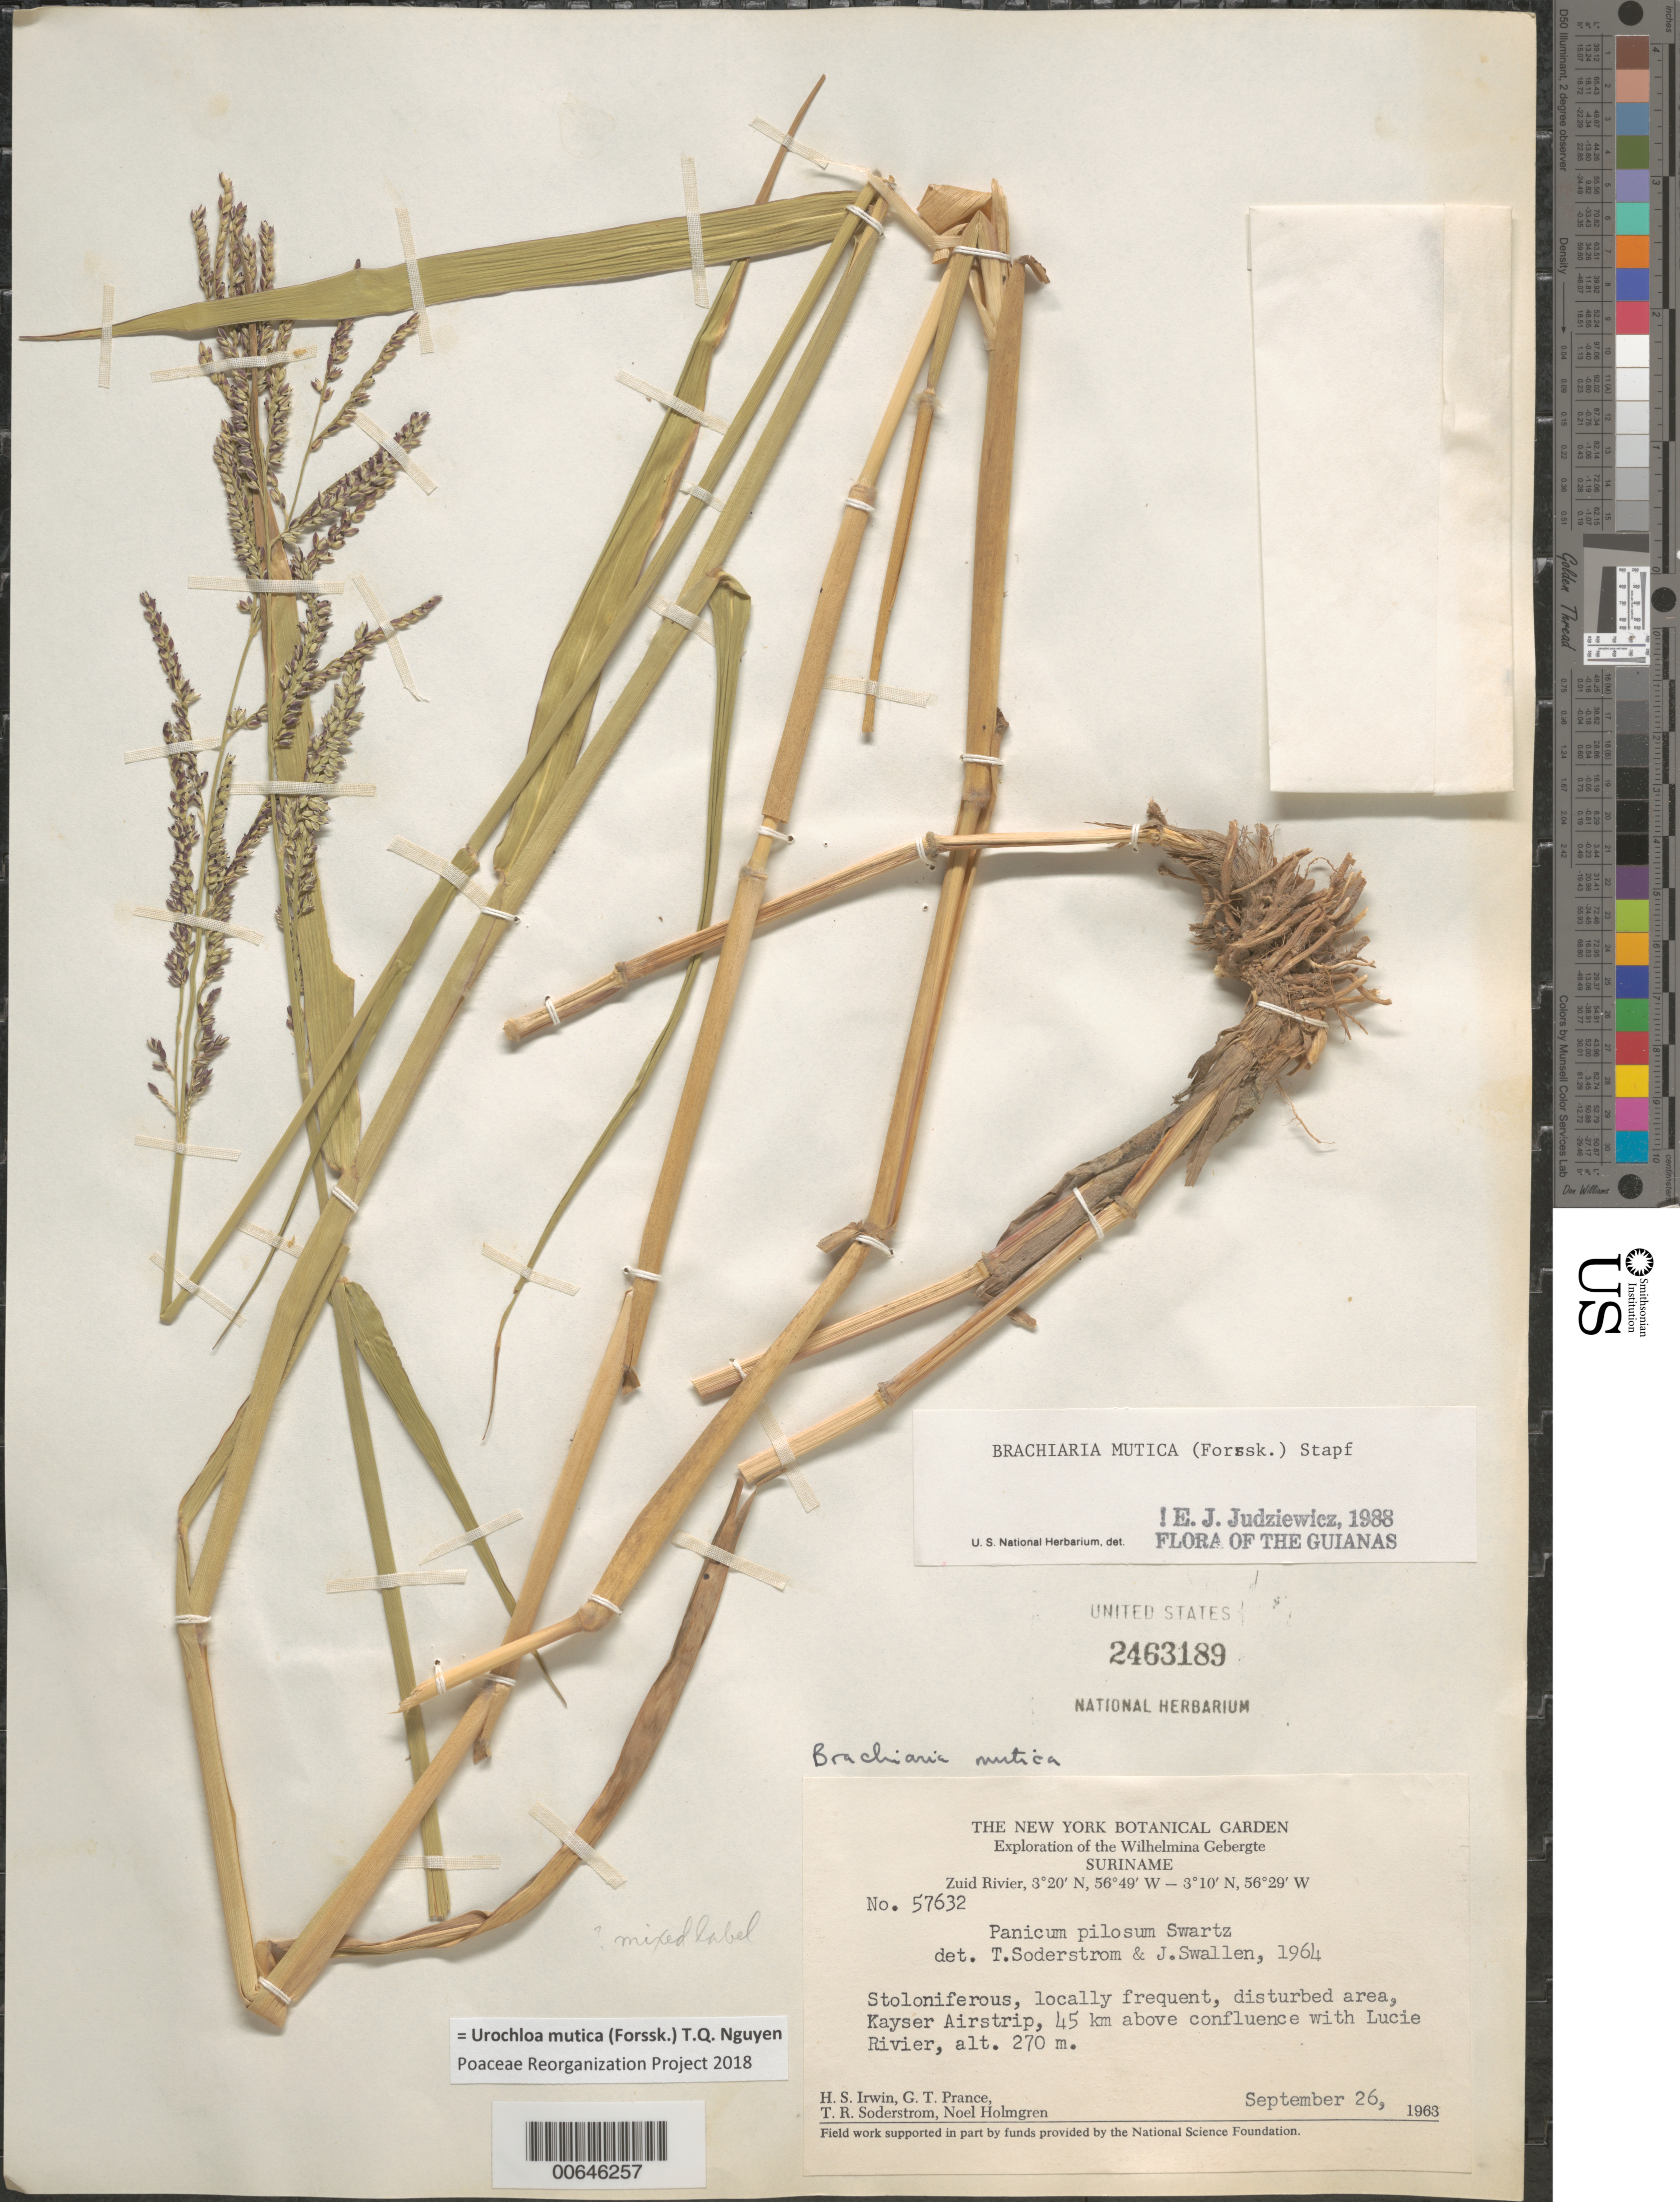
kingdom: Plantae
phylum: Tracheophyta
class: Liliopsida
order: Poales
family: Poaceae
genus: Brachiaria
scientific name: Brachiaria mutica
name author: (Forssk.) Stapf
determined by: Judziewicz, E. J.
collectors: H. Irwin, G. T. Prance, T. R. Soderstrom & N. H. Holmgren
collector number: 57632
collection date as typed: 26-Sep-63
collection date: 1963-09-26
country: Suriname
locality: Kayser Airstrip, Zuid R., 45 km above confl. with Lucie R., Wilhelmina Gebergte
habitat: Disturbed area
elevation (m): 270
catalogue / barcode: US 2563189